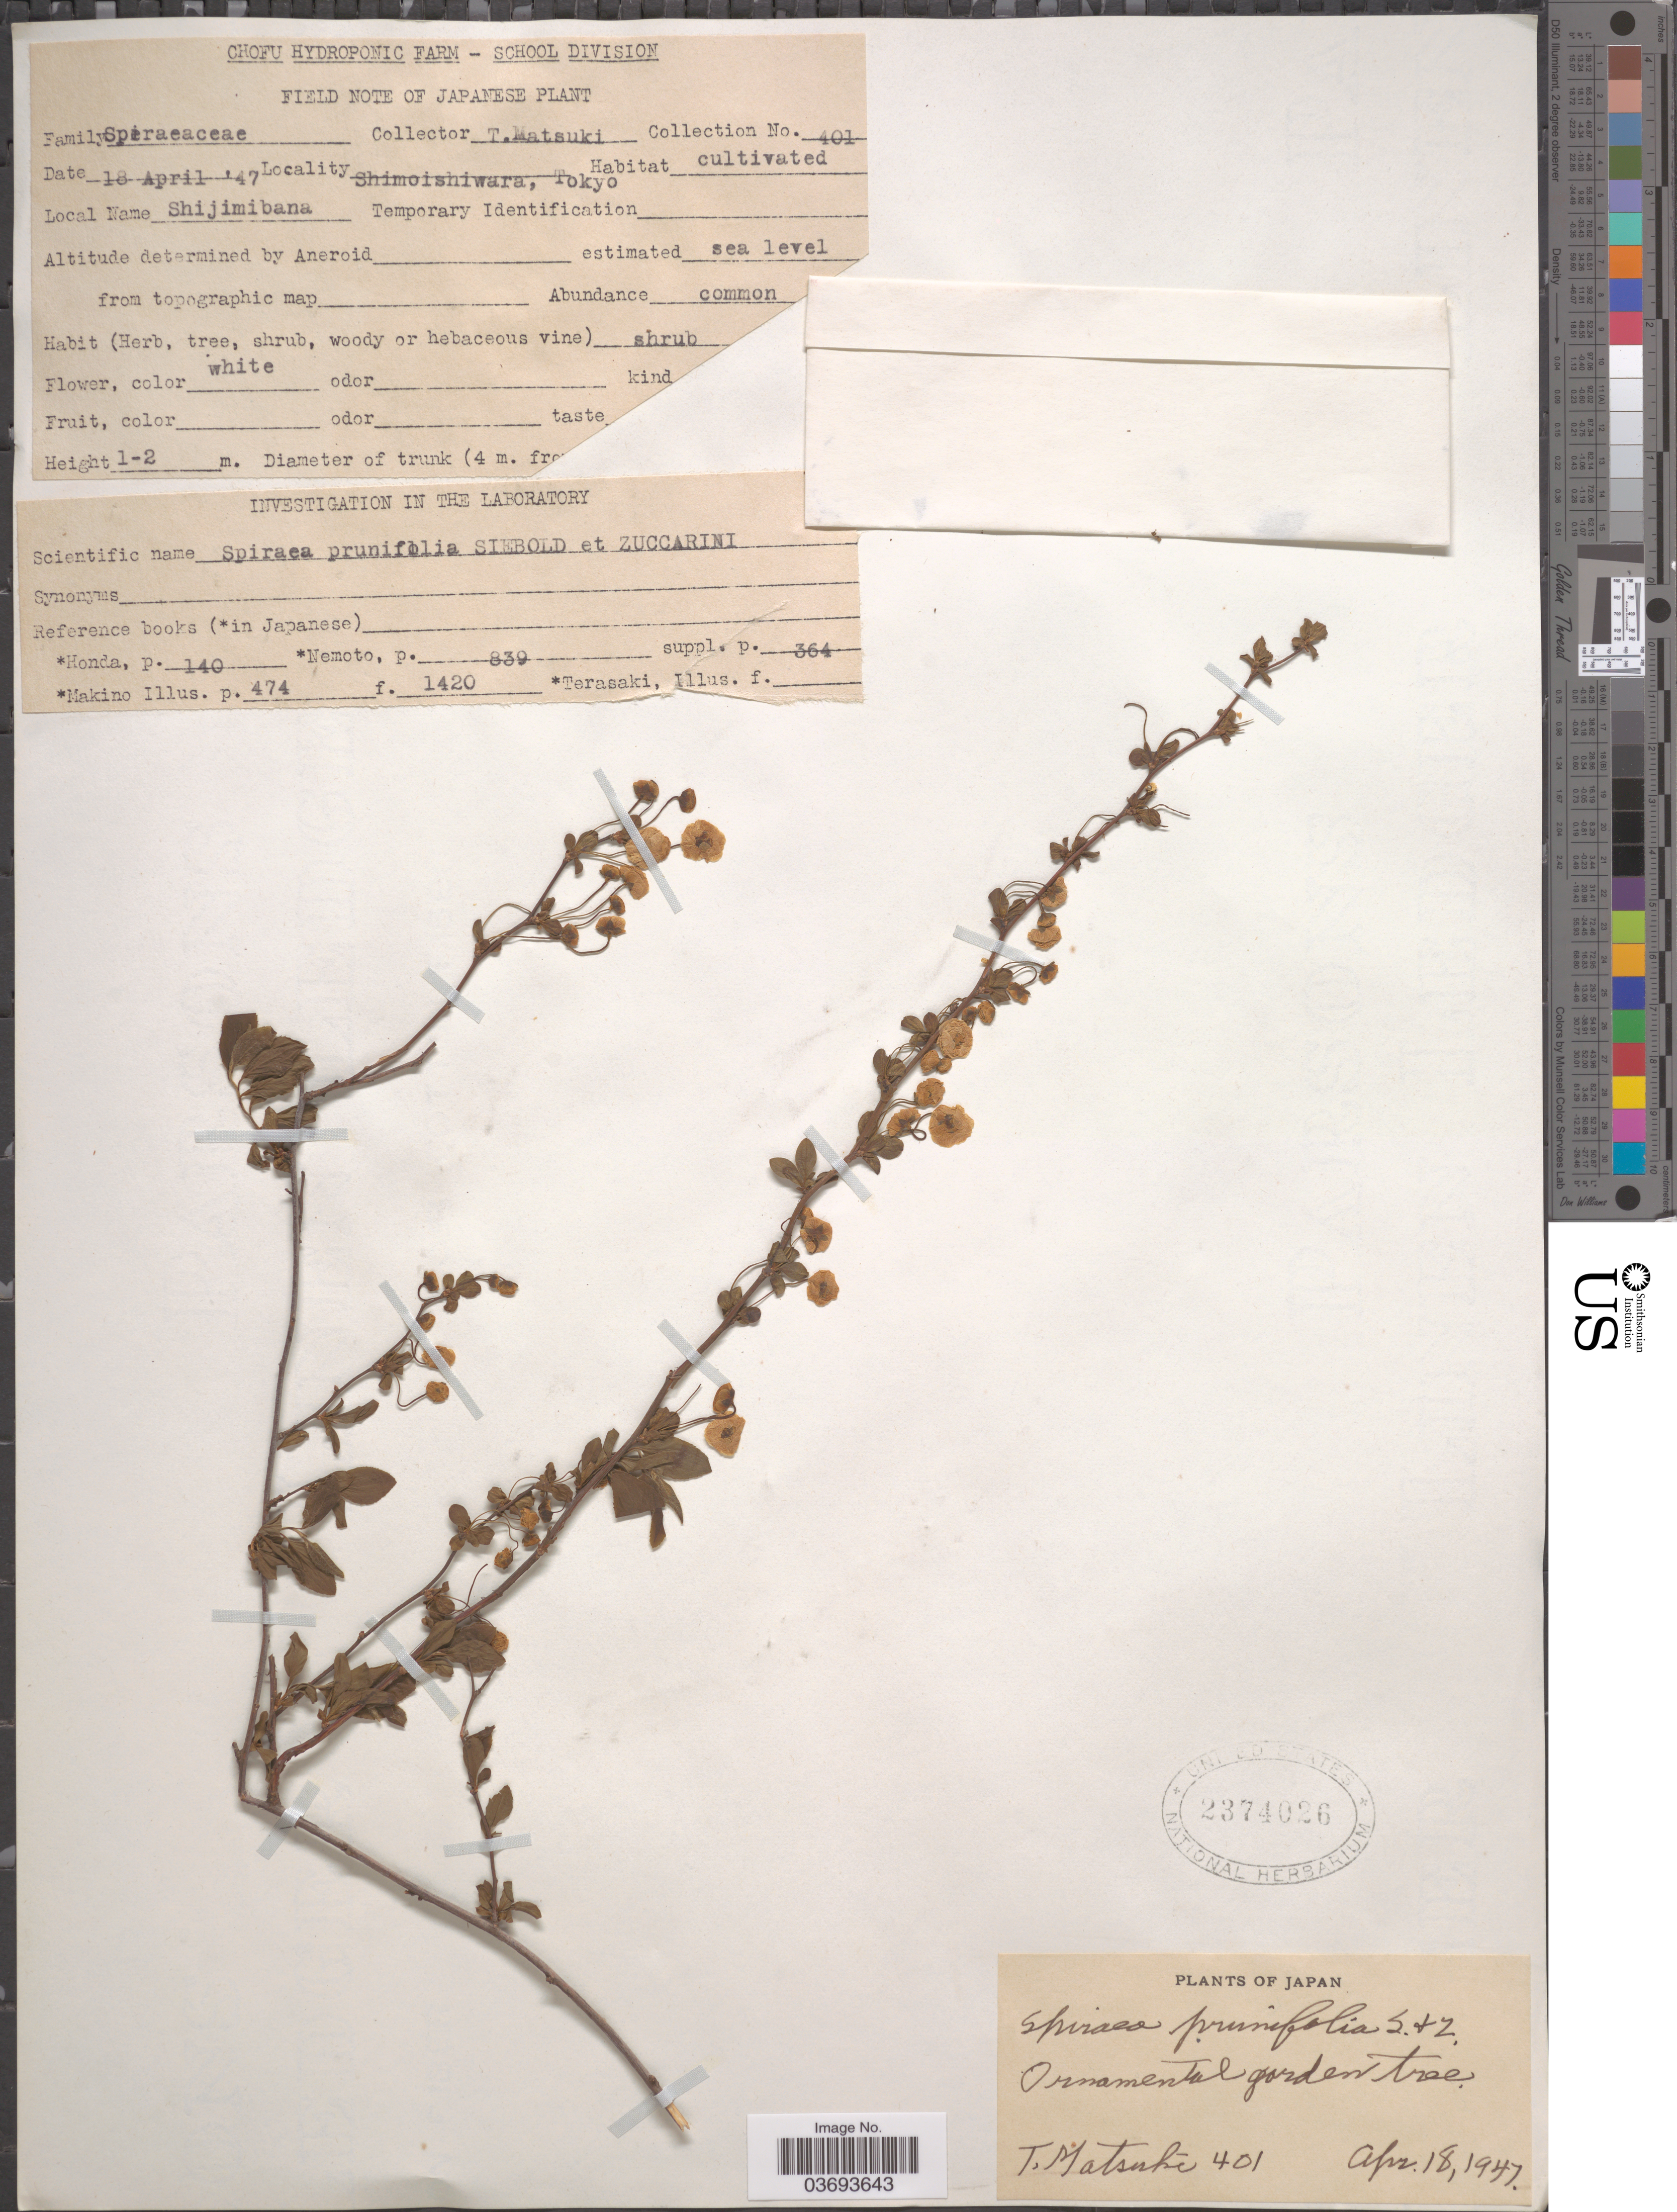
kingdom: Plantae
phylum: Tracheophyta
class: Magnoliopsida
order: Rosales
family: Rosaceae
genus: Spiraea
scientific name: Spiraea prunifolia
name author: Siebold & Zucc.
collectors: T. Matsuki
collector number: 401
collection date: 1947-04-18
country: Japan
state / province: Tokyo, Federal City of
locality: Shimoishiwara, Tokyo. Ornamental garden tree.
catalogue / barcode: US 2374026